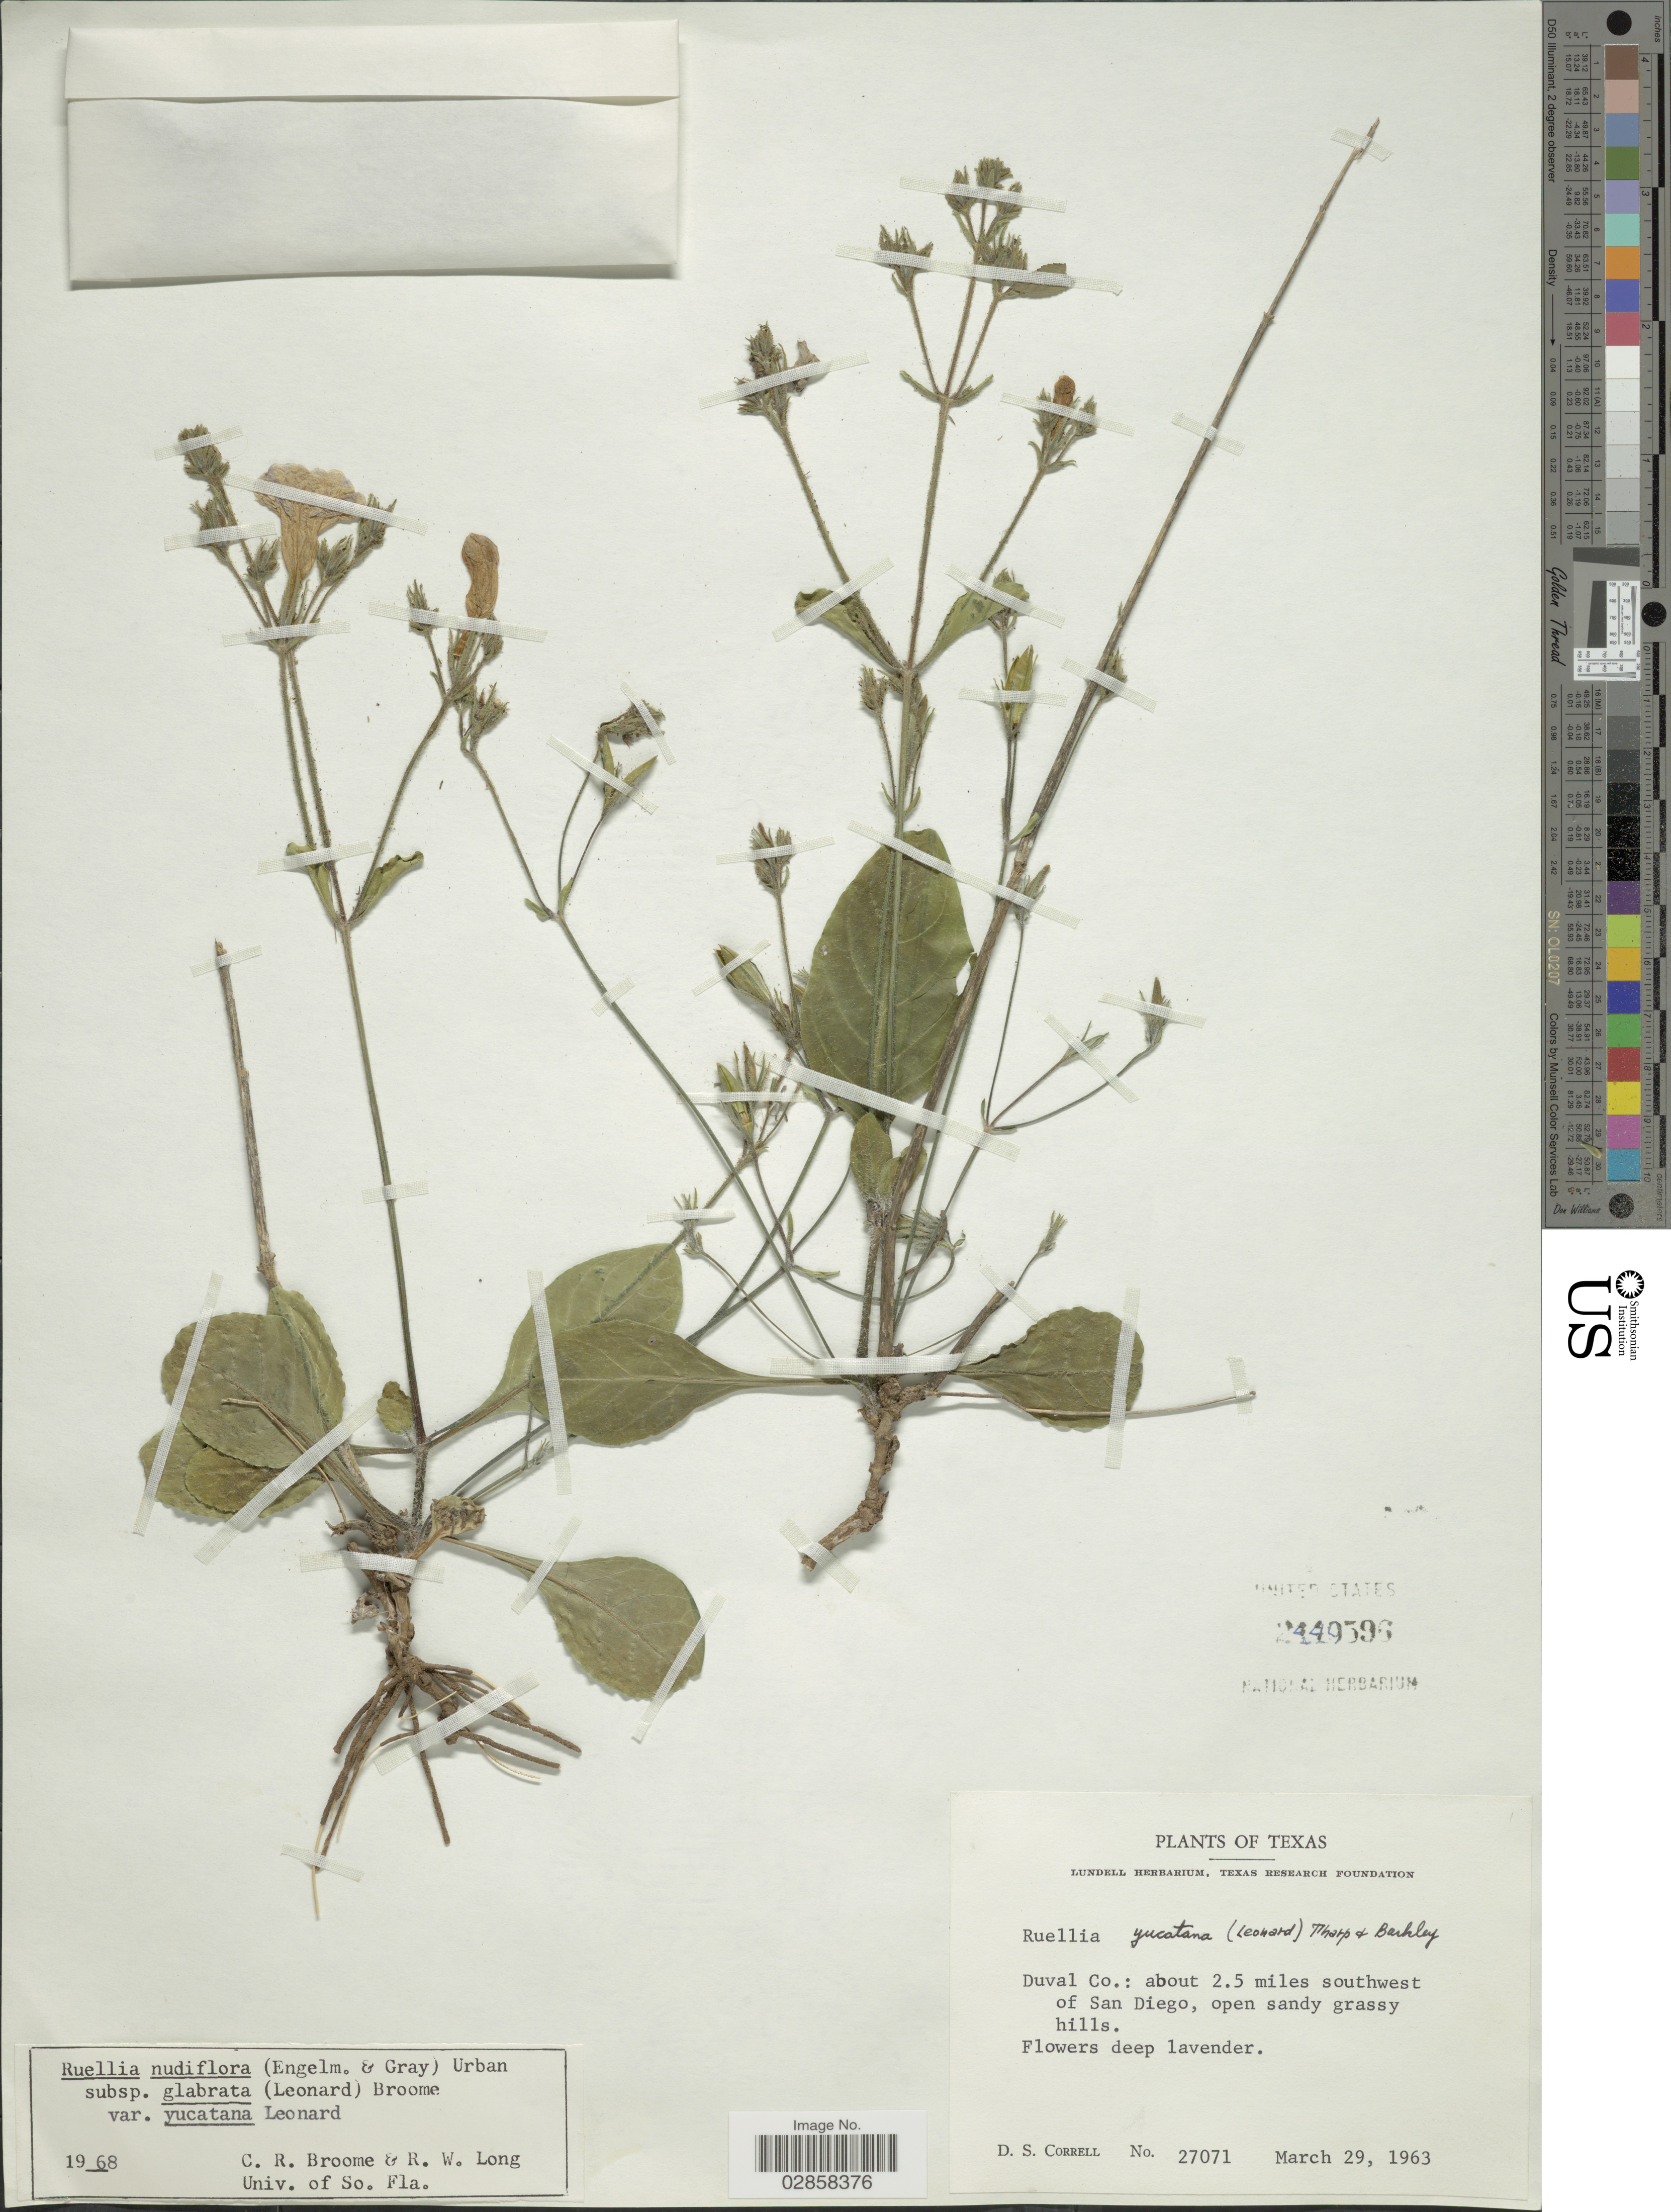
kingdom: Plantae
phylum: Tracheophyta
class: Magnoliopsida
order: Lamiales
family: Acanthaceae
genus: Ruellia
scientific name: Ruellia yucatana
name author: (Leonard) Tharp & F.A. Barkley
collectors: D. S. Correll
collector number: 27071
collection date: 1963-03-29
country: United States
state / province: Texas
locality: Duval Co.: about 2.5 miles southwest of San Diego.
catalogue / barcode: US 2449596